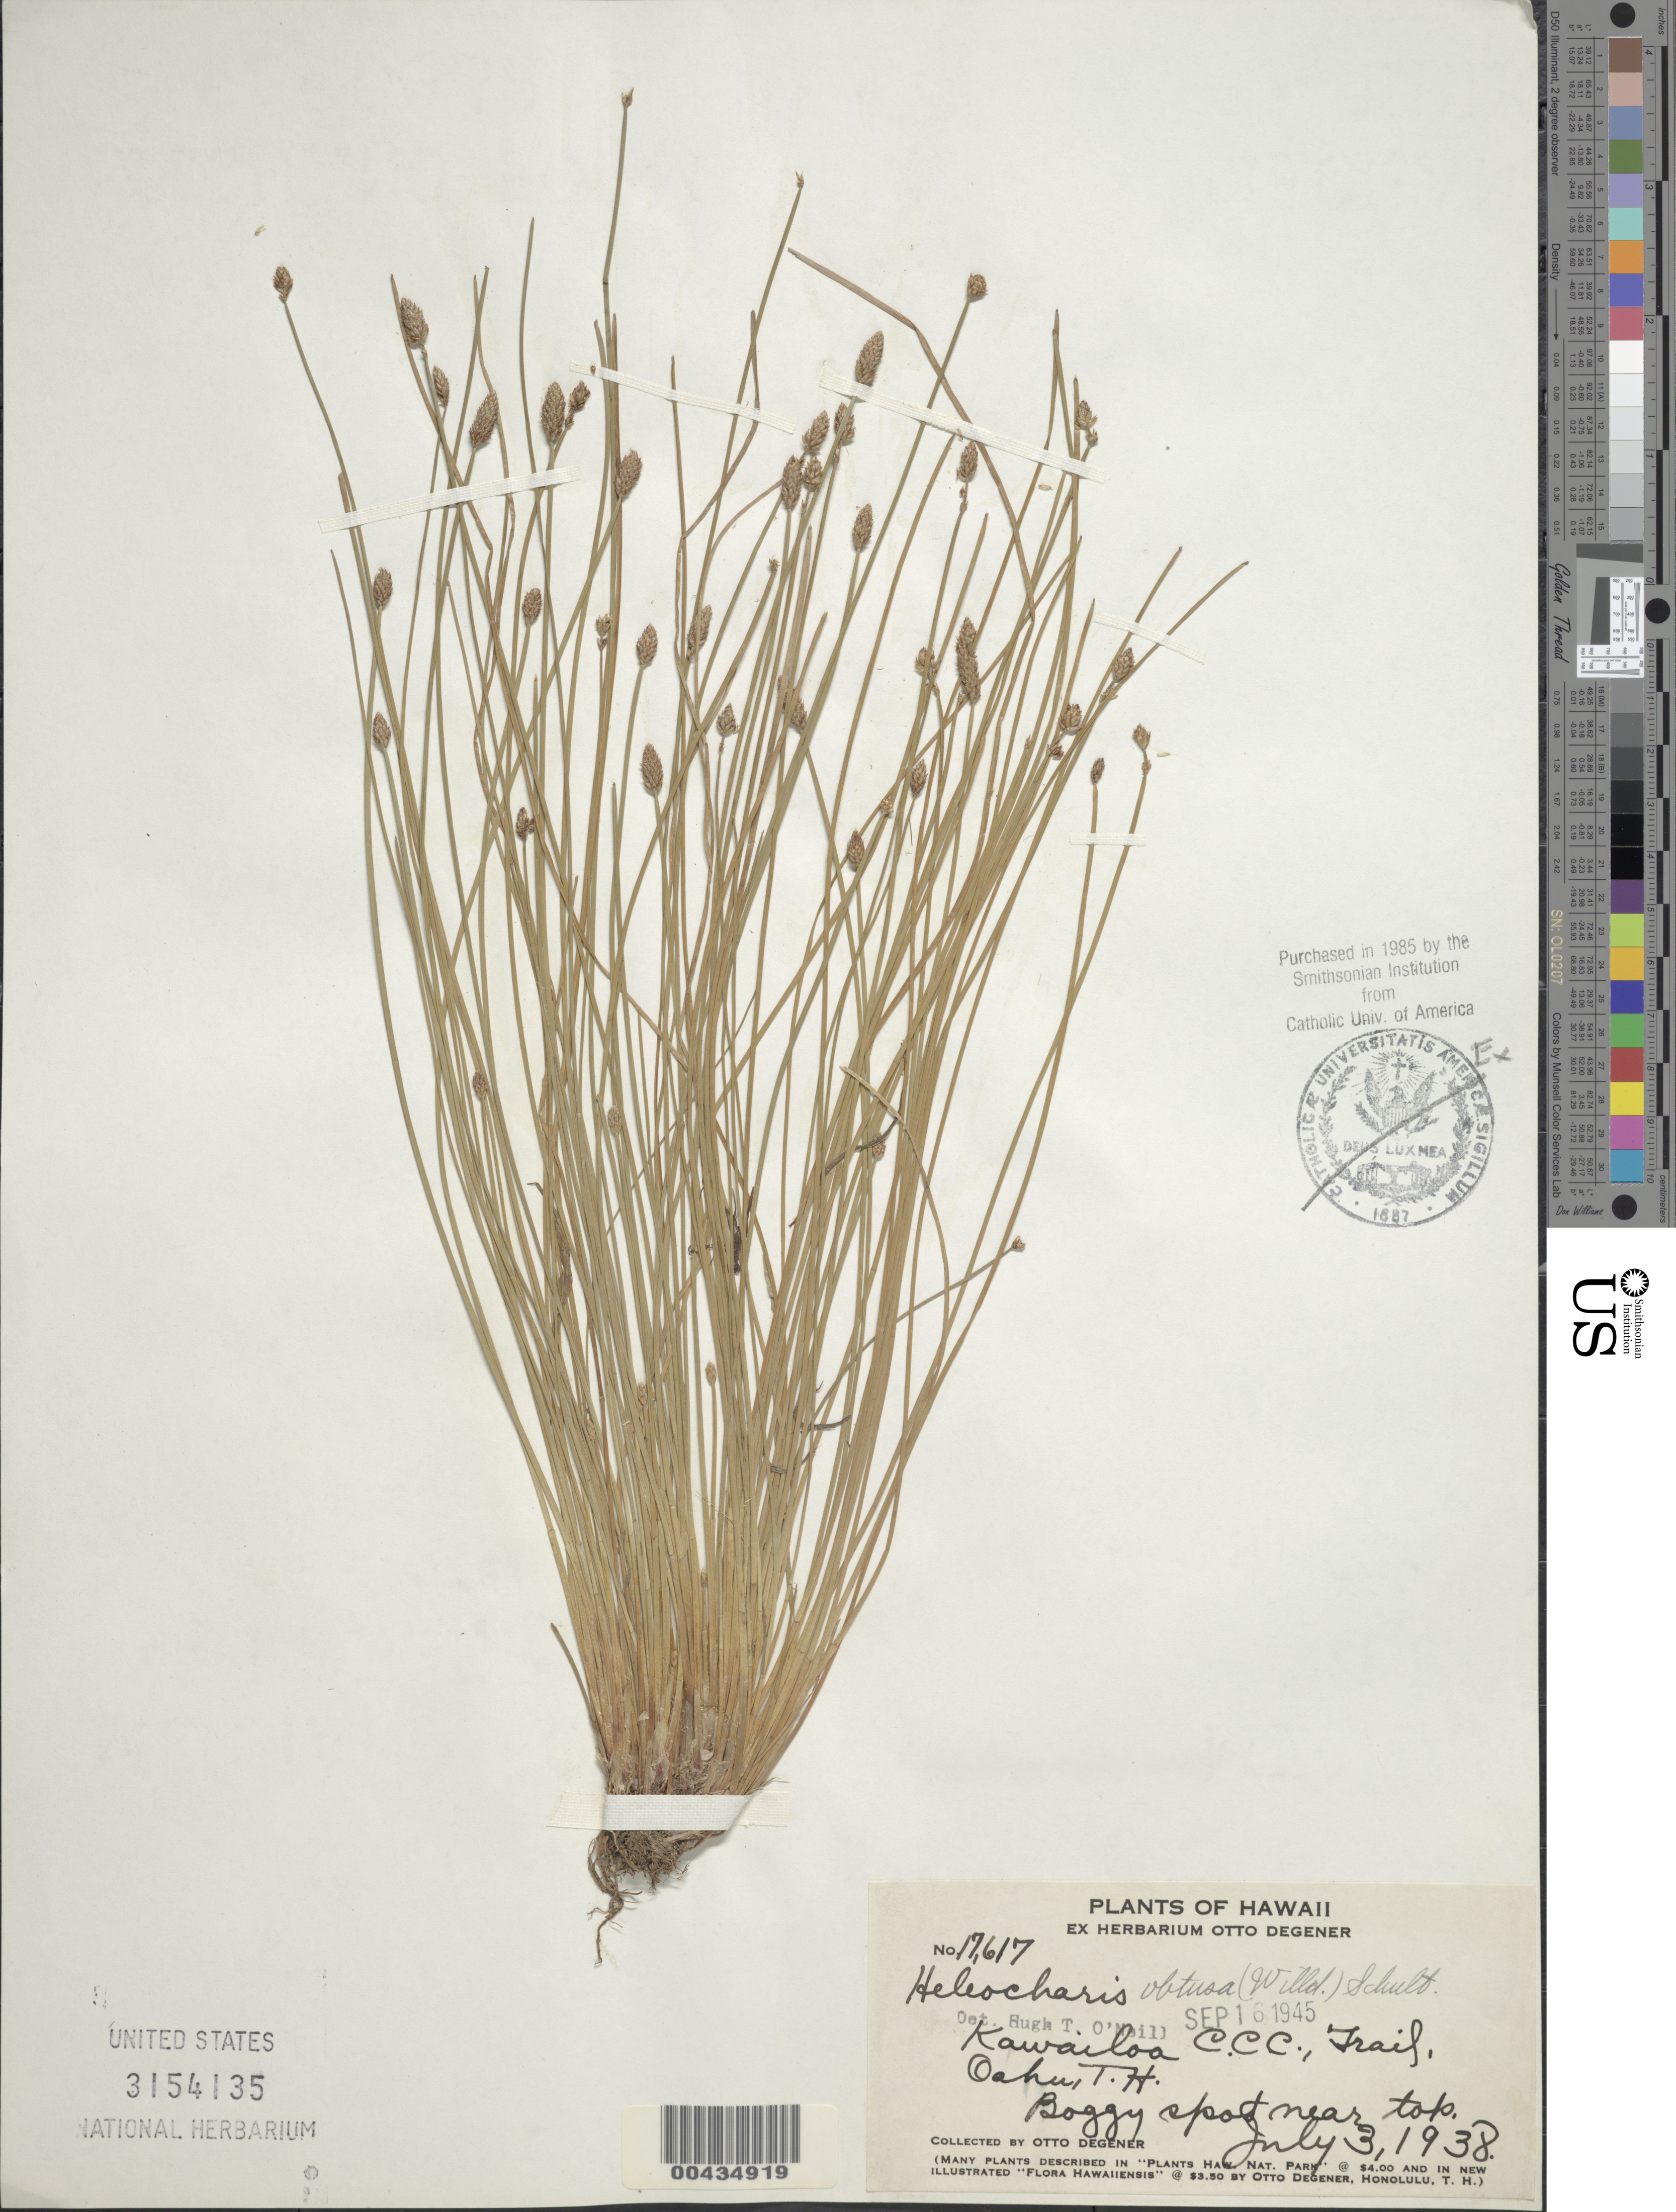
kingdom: Plantae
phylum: Tracheophyta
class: Liliopsida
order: Poales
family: Cyperaceae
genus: Eleocharis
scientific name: Eleocharis obtusa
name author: (Willd.) Schult.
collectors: O. Degener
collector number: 17617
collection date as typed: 3 Jul 1938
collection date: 1938-07-03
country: United States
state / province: Hawaii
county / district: Honolulu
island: Oahu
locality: Kawailoa C.C.C. Trail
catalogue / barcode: US 3154135